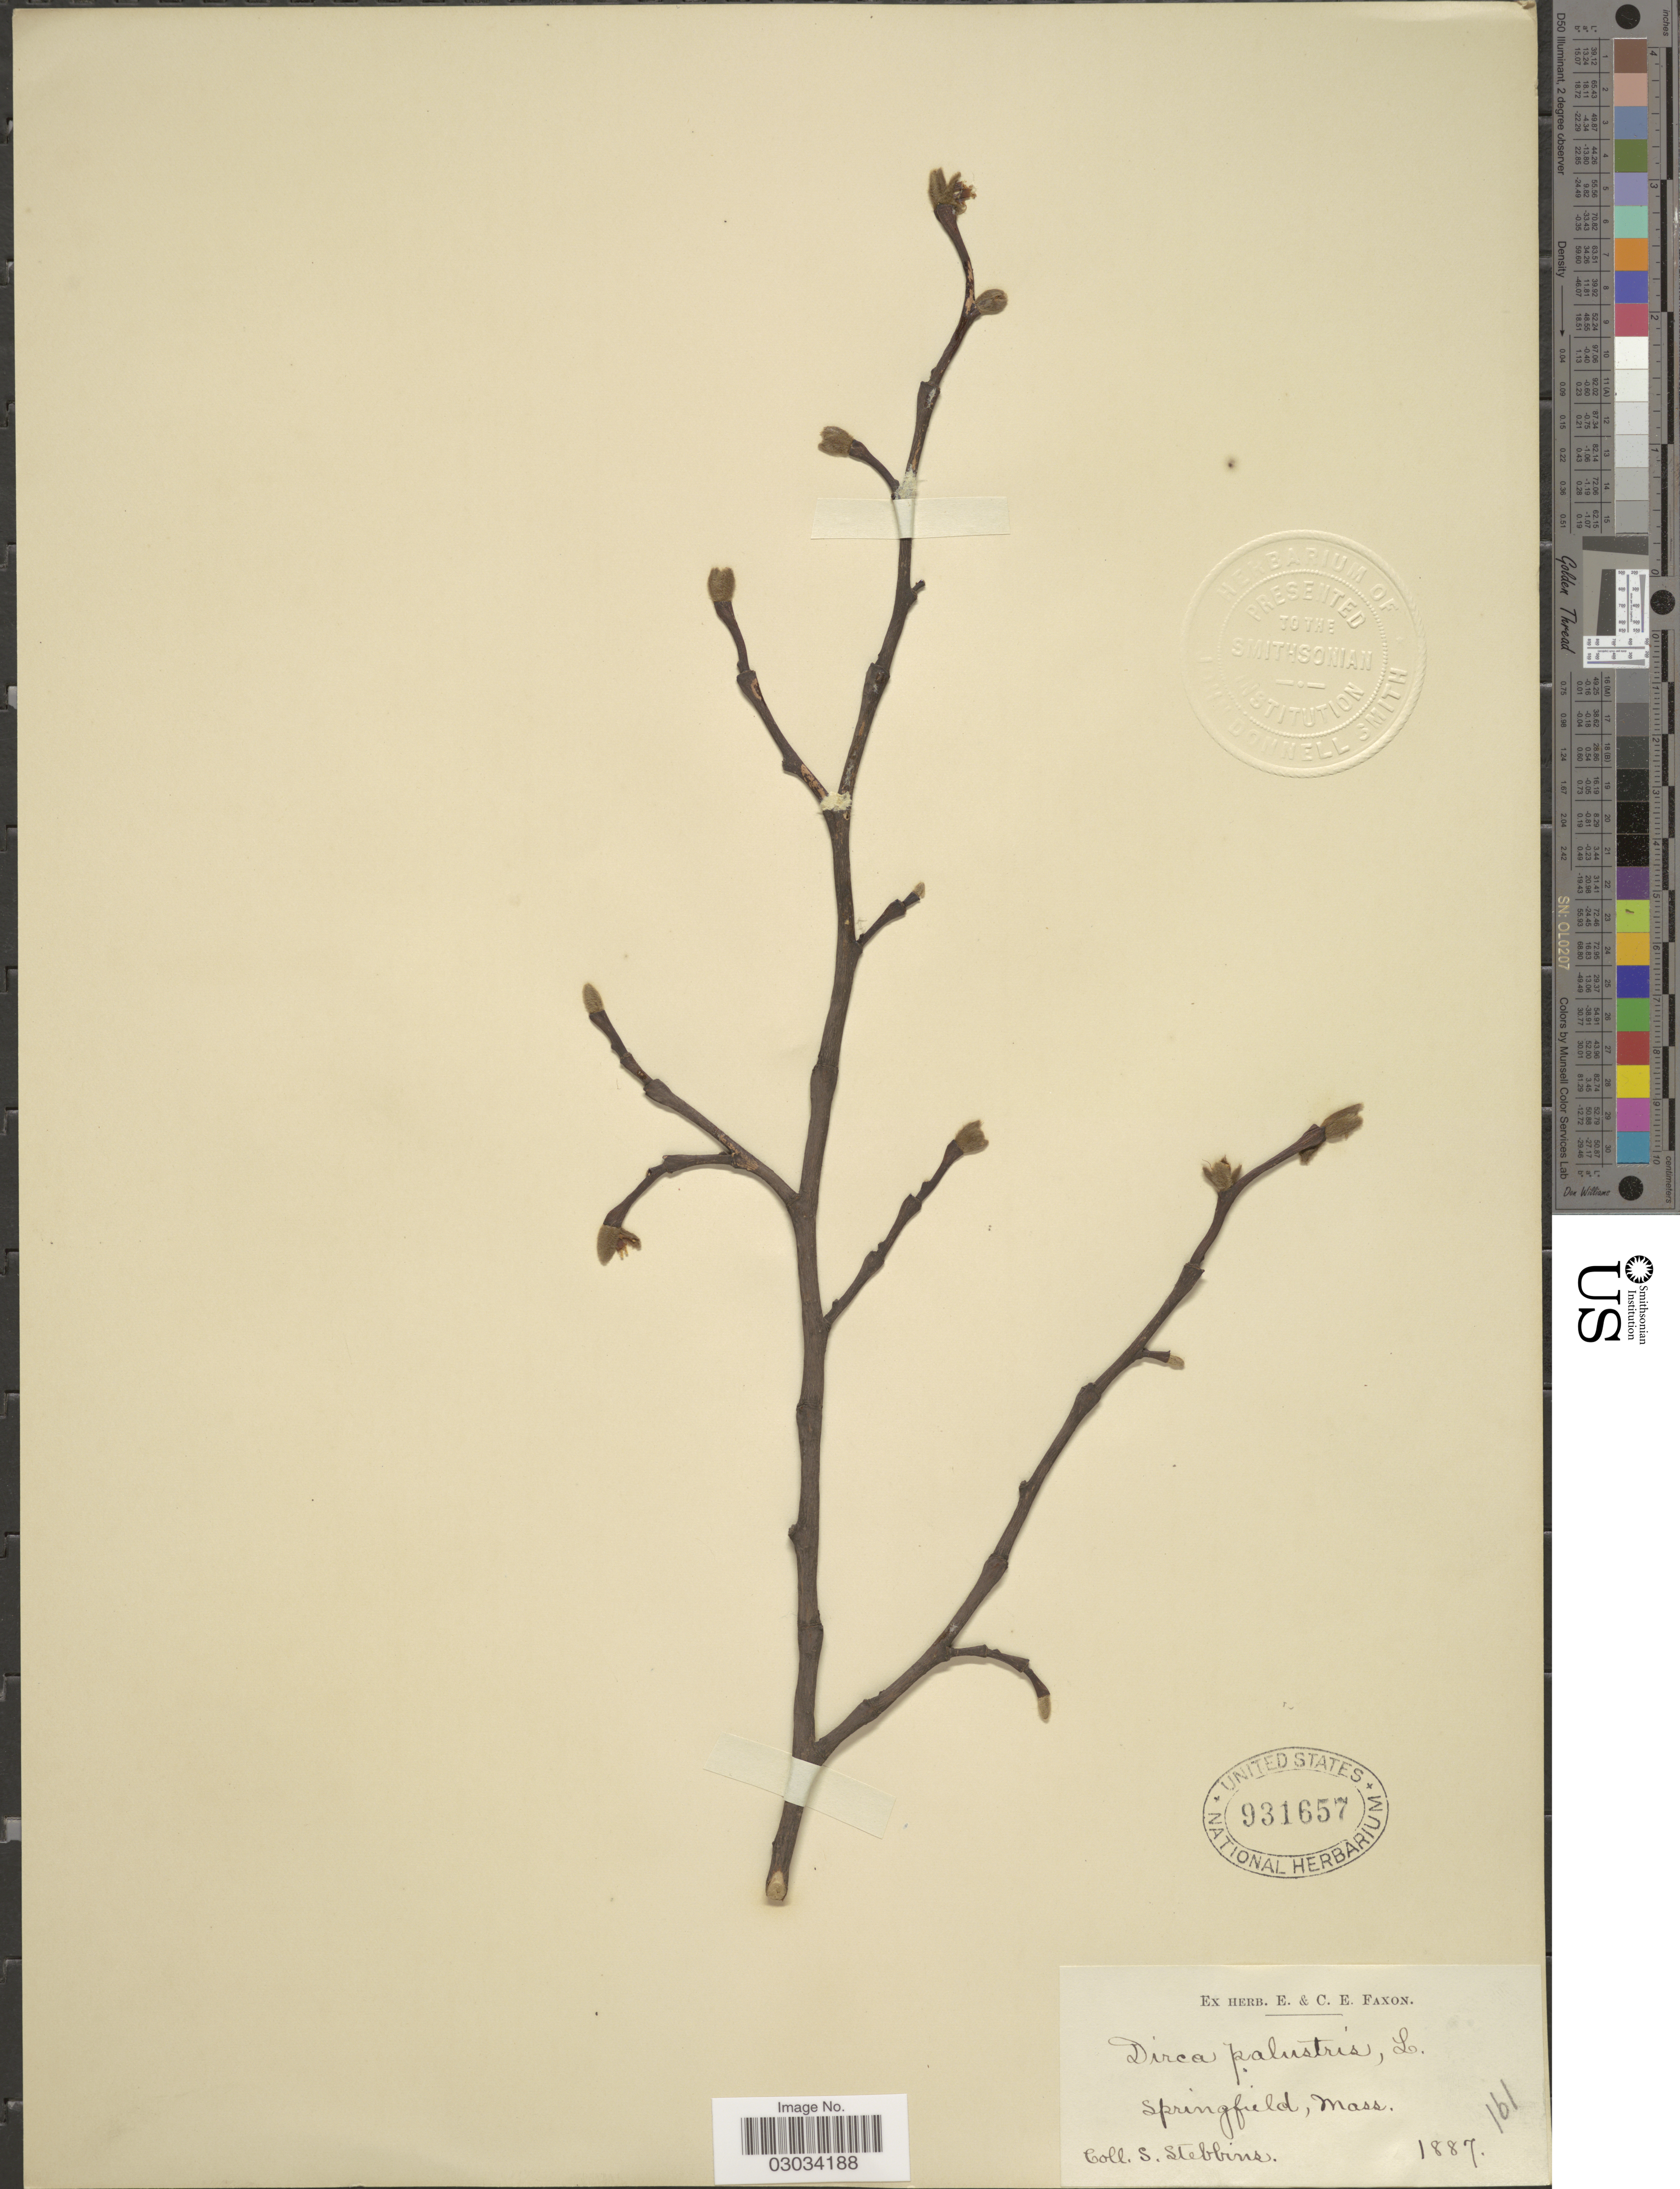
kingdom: Plantae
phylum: Tracheophyta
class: Magnoliopsida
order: Malvales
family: Thymelaeaceae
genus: Dirca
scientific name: Dirca palustris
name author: L.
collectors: S. Stebbins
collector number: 161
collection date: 1887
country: United States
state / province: Massachusetts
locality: Springfield.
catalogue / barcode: US 931657